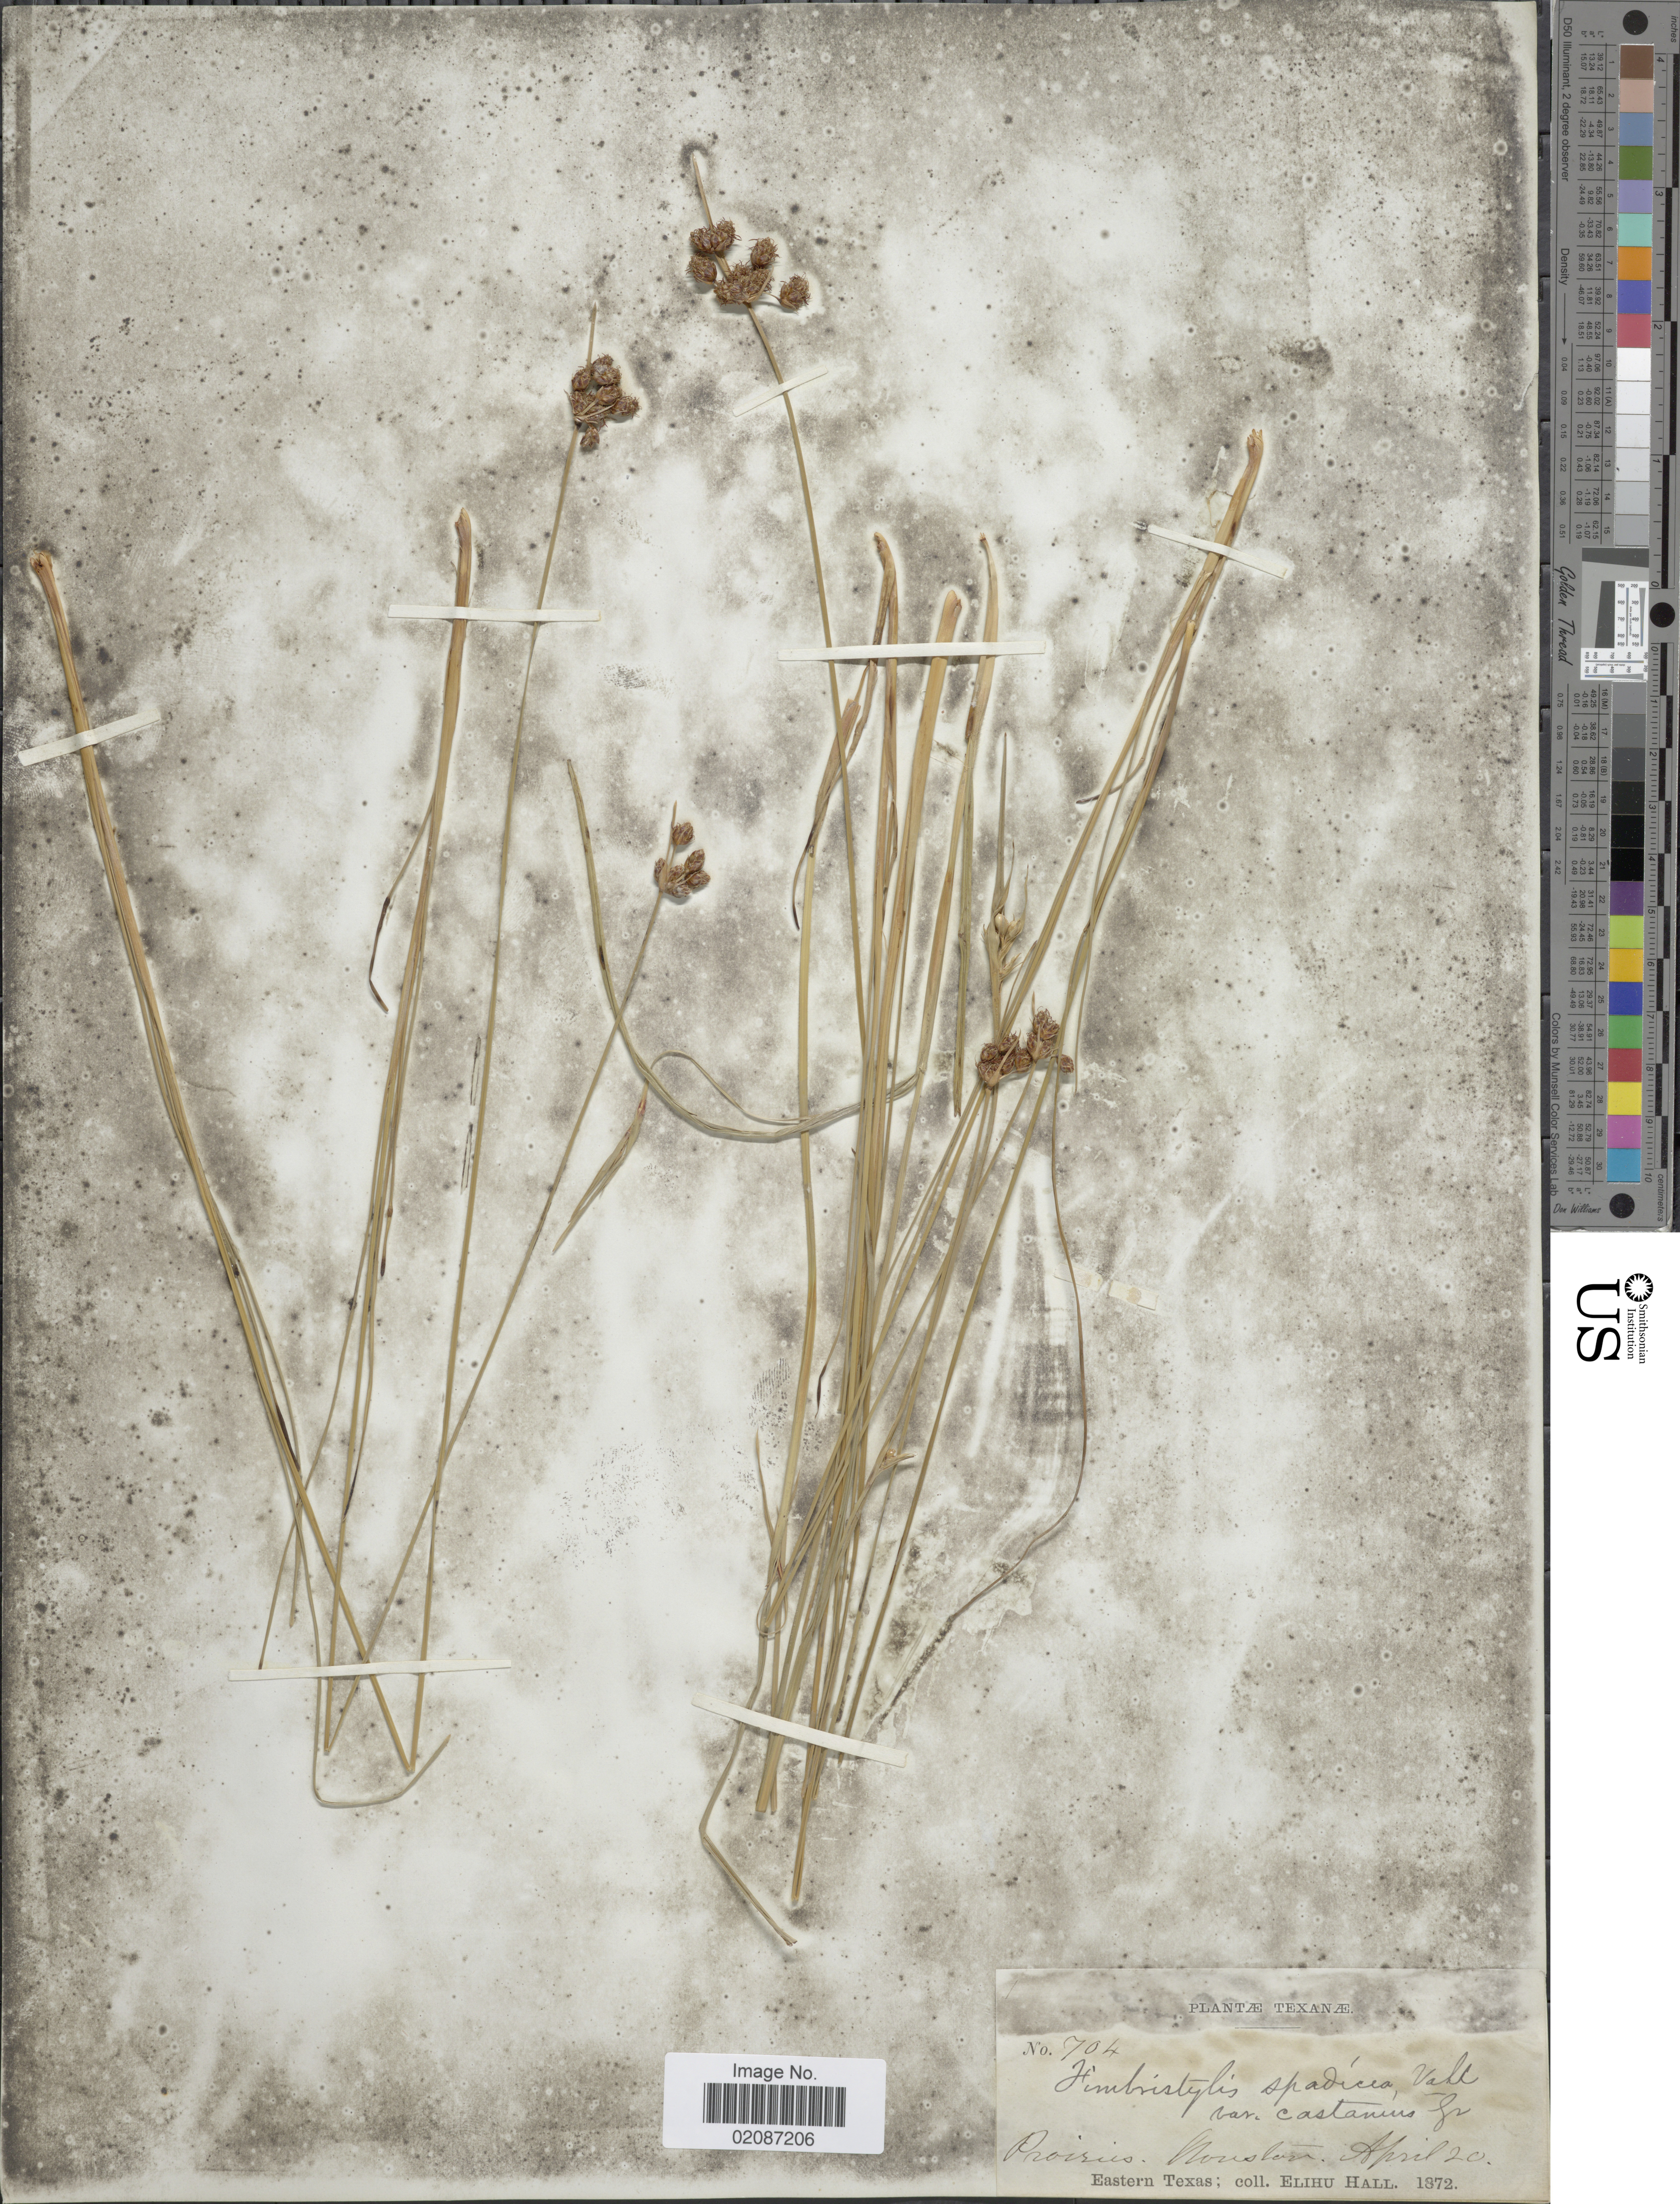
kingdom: Plantae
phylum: Tracheophyta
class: Liliopsida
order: Poales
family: Cyperaceae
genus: Fimbristylis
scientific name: Fimbristylis spadicea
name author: (L.) Vahl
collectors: E. Hall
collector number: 704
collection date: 1872-04-20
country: United States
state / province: Texas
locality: Prairies, Houston